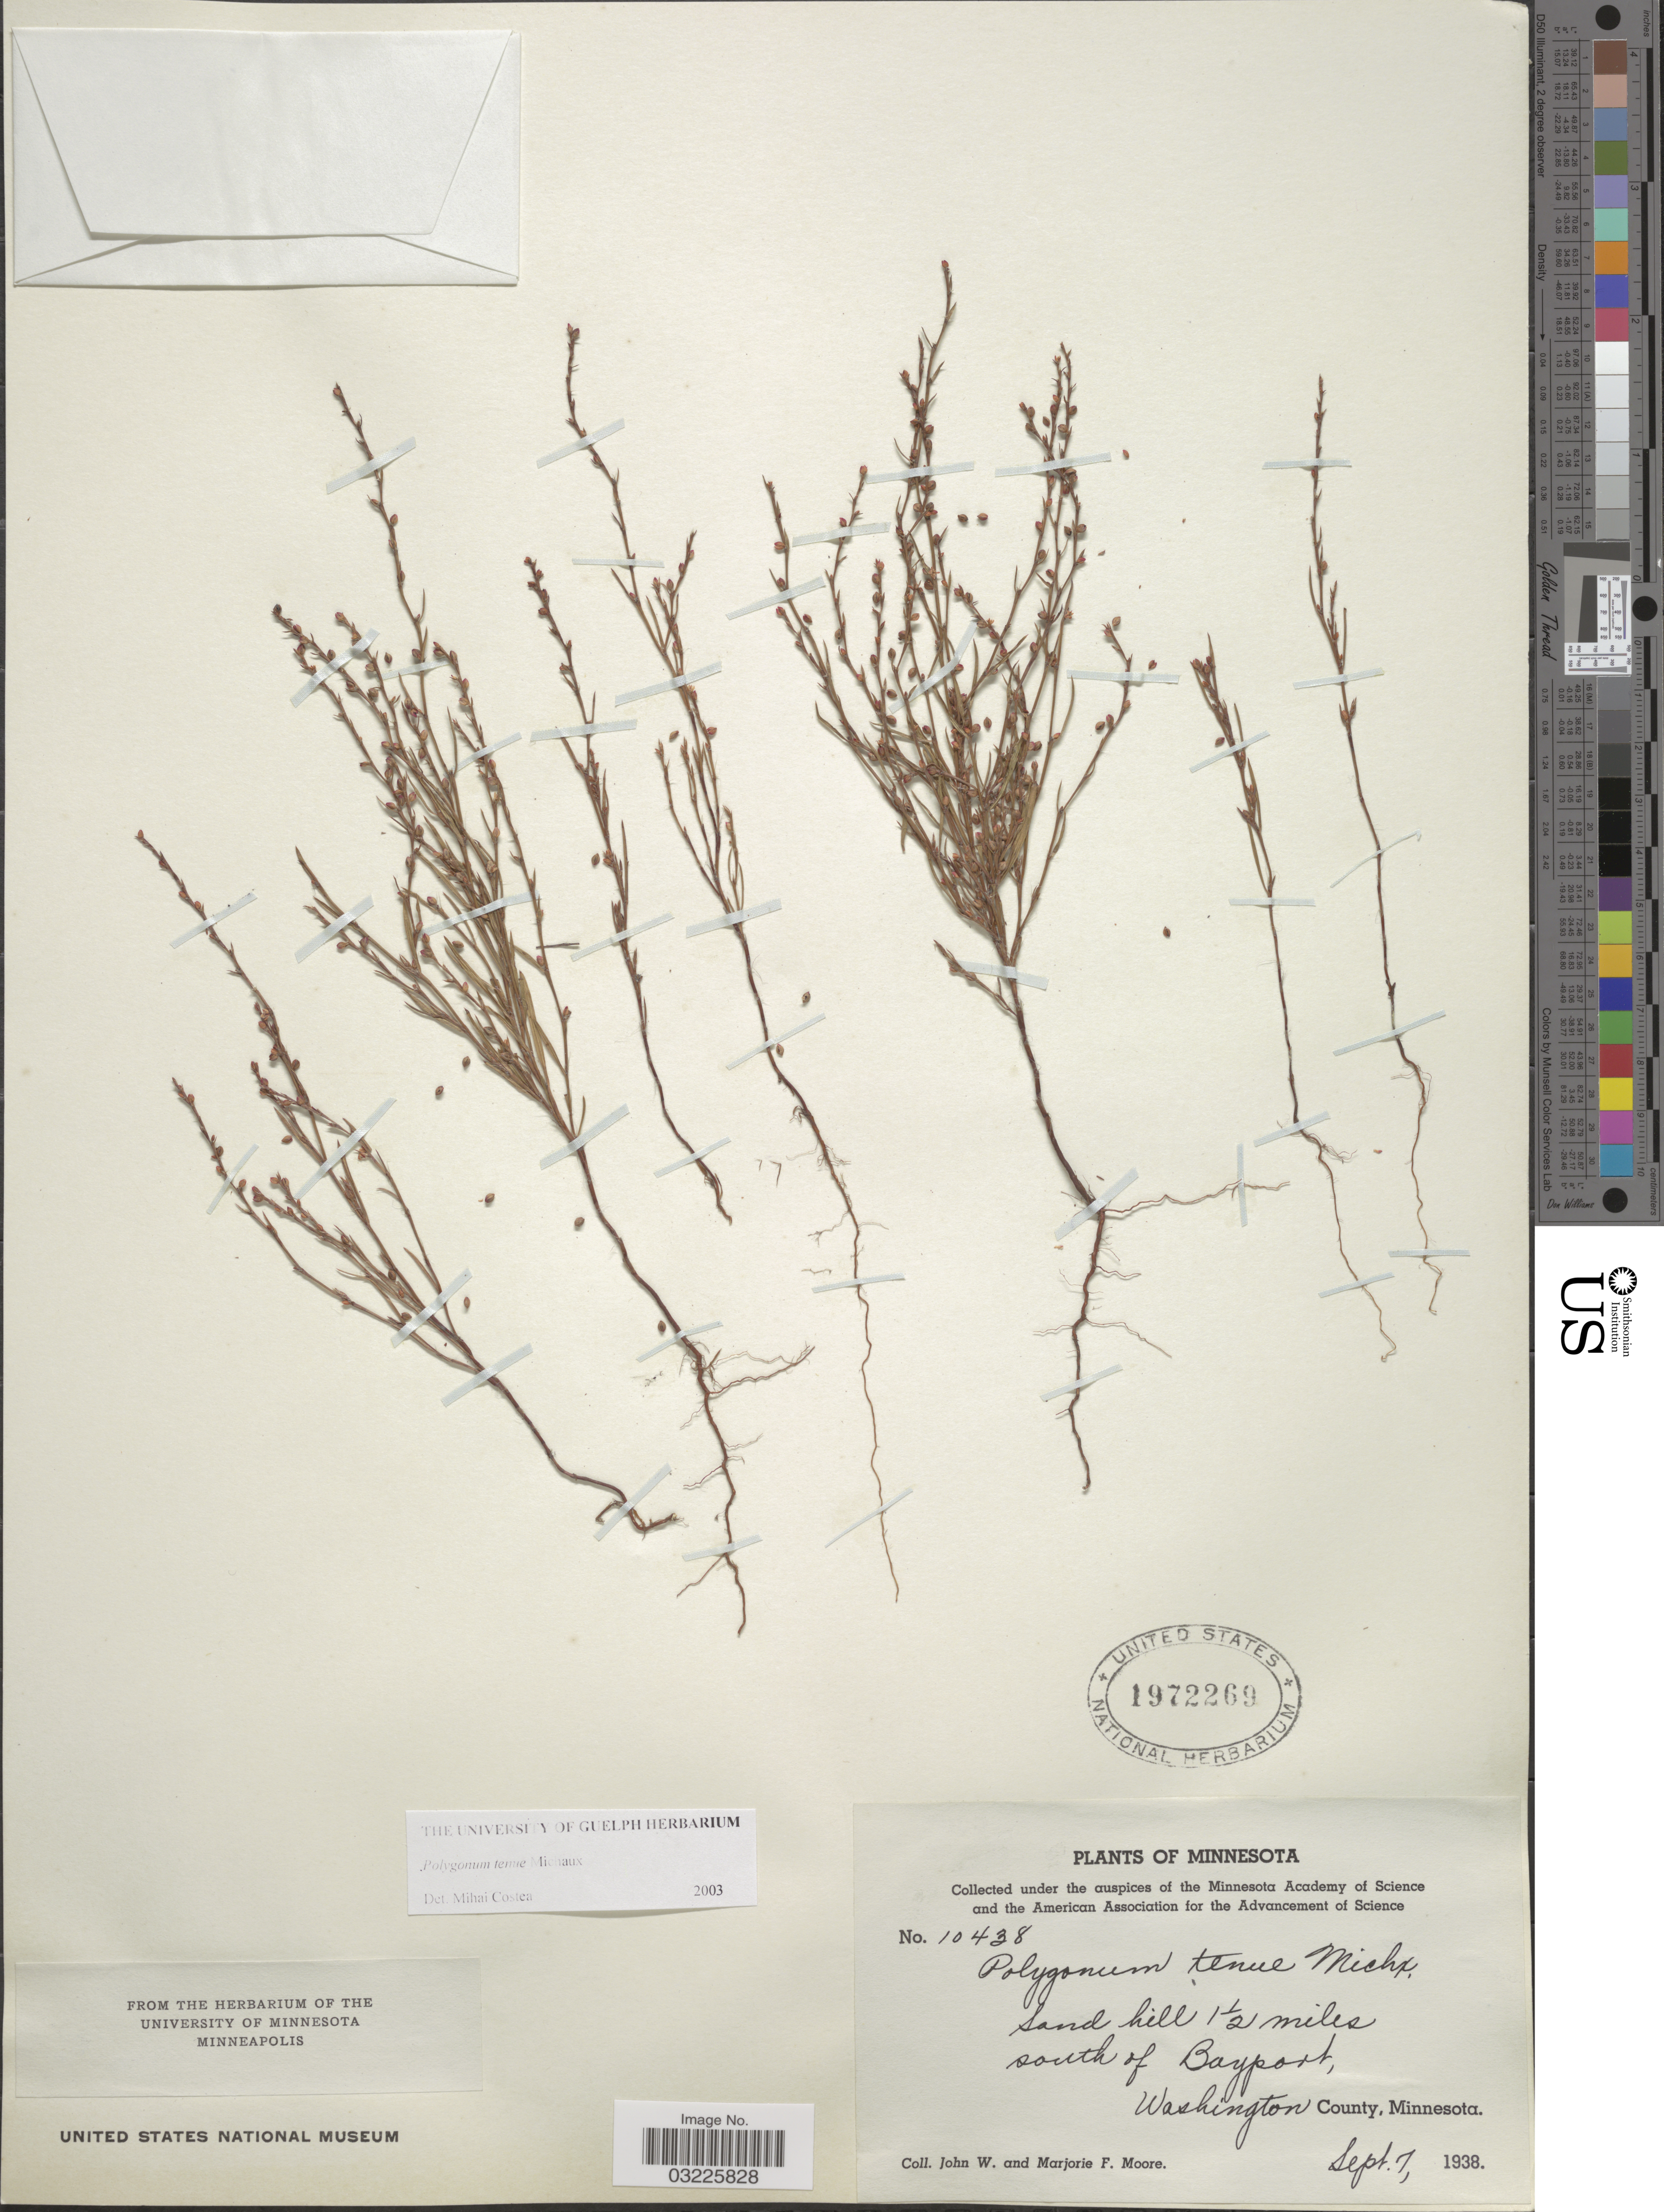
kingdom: Plantae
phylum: Tracheophyta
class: Magnoliopsida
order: Caryophyllales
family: Polygonaceae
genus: Polygonum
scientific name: Polygonum tenue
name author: F. Michx.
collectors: J. Moore & M. F. Moore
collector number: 10438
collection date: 1938-09-07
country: United States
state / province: Minnesota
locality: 1½ miles south of Bayport, Washington County.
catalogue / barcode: US 1972269